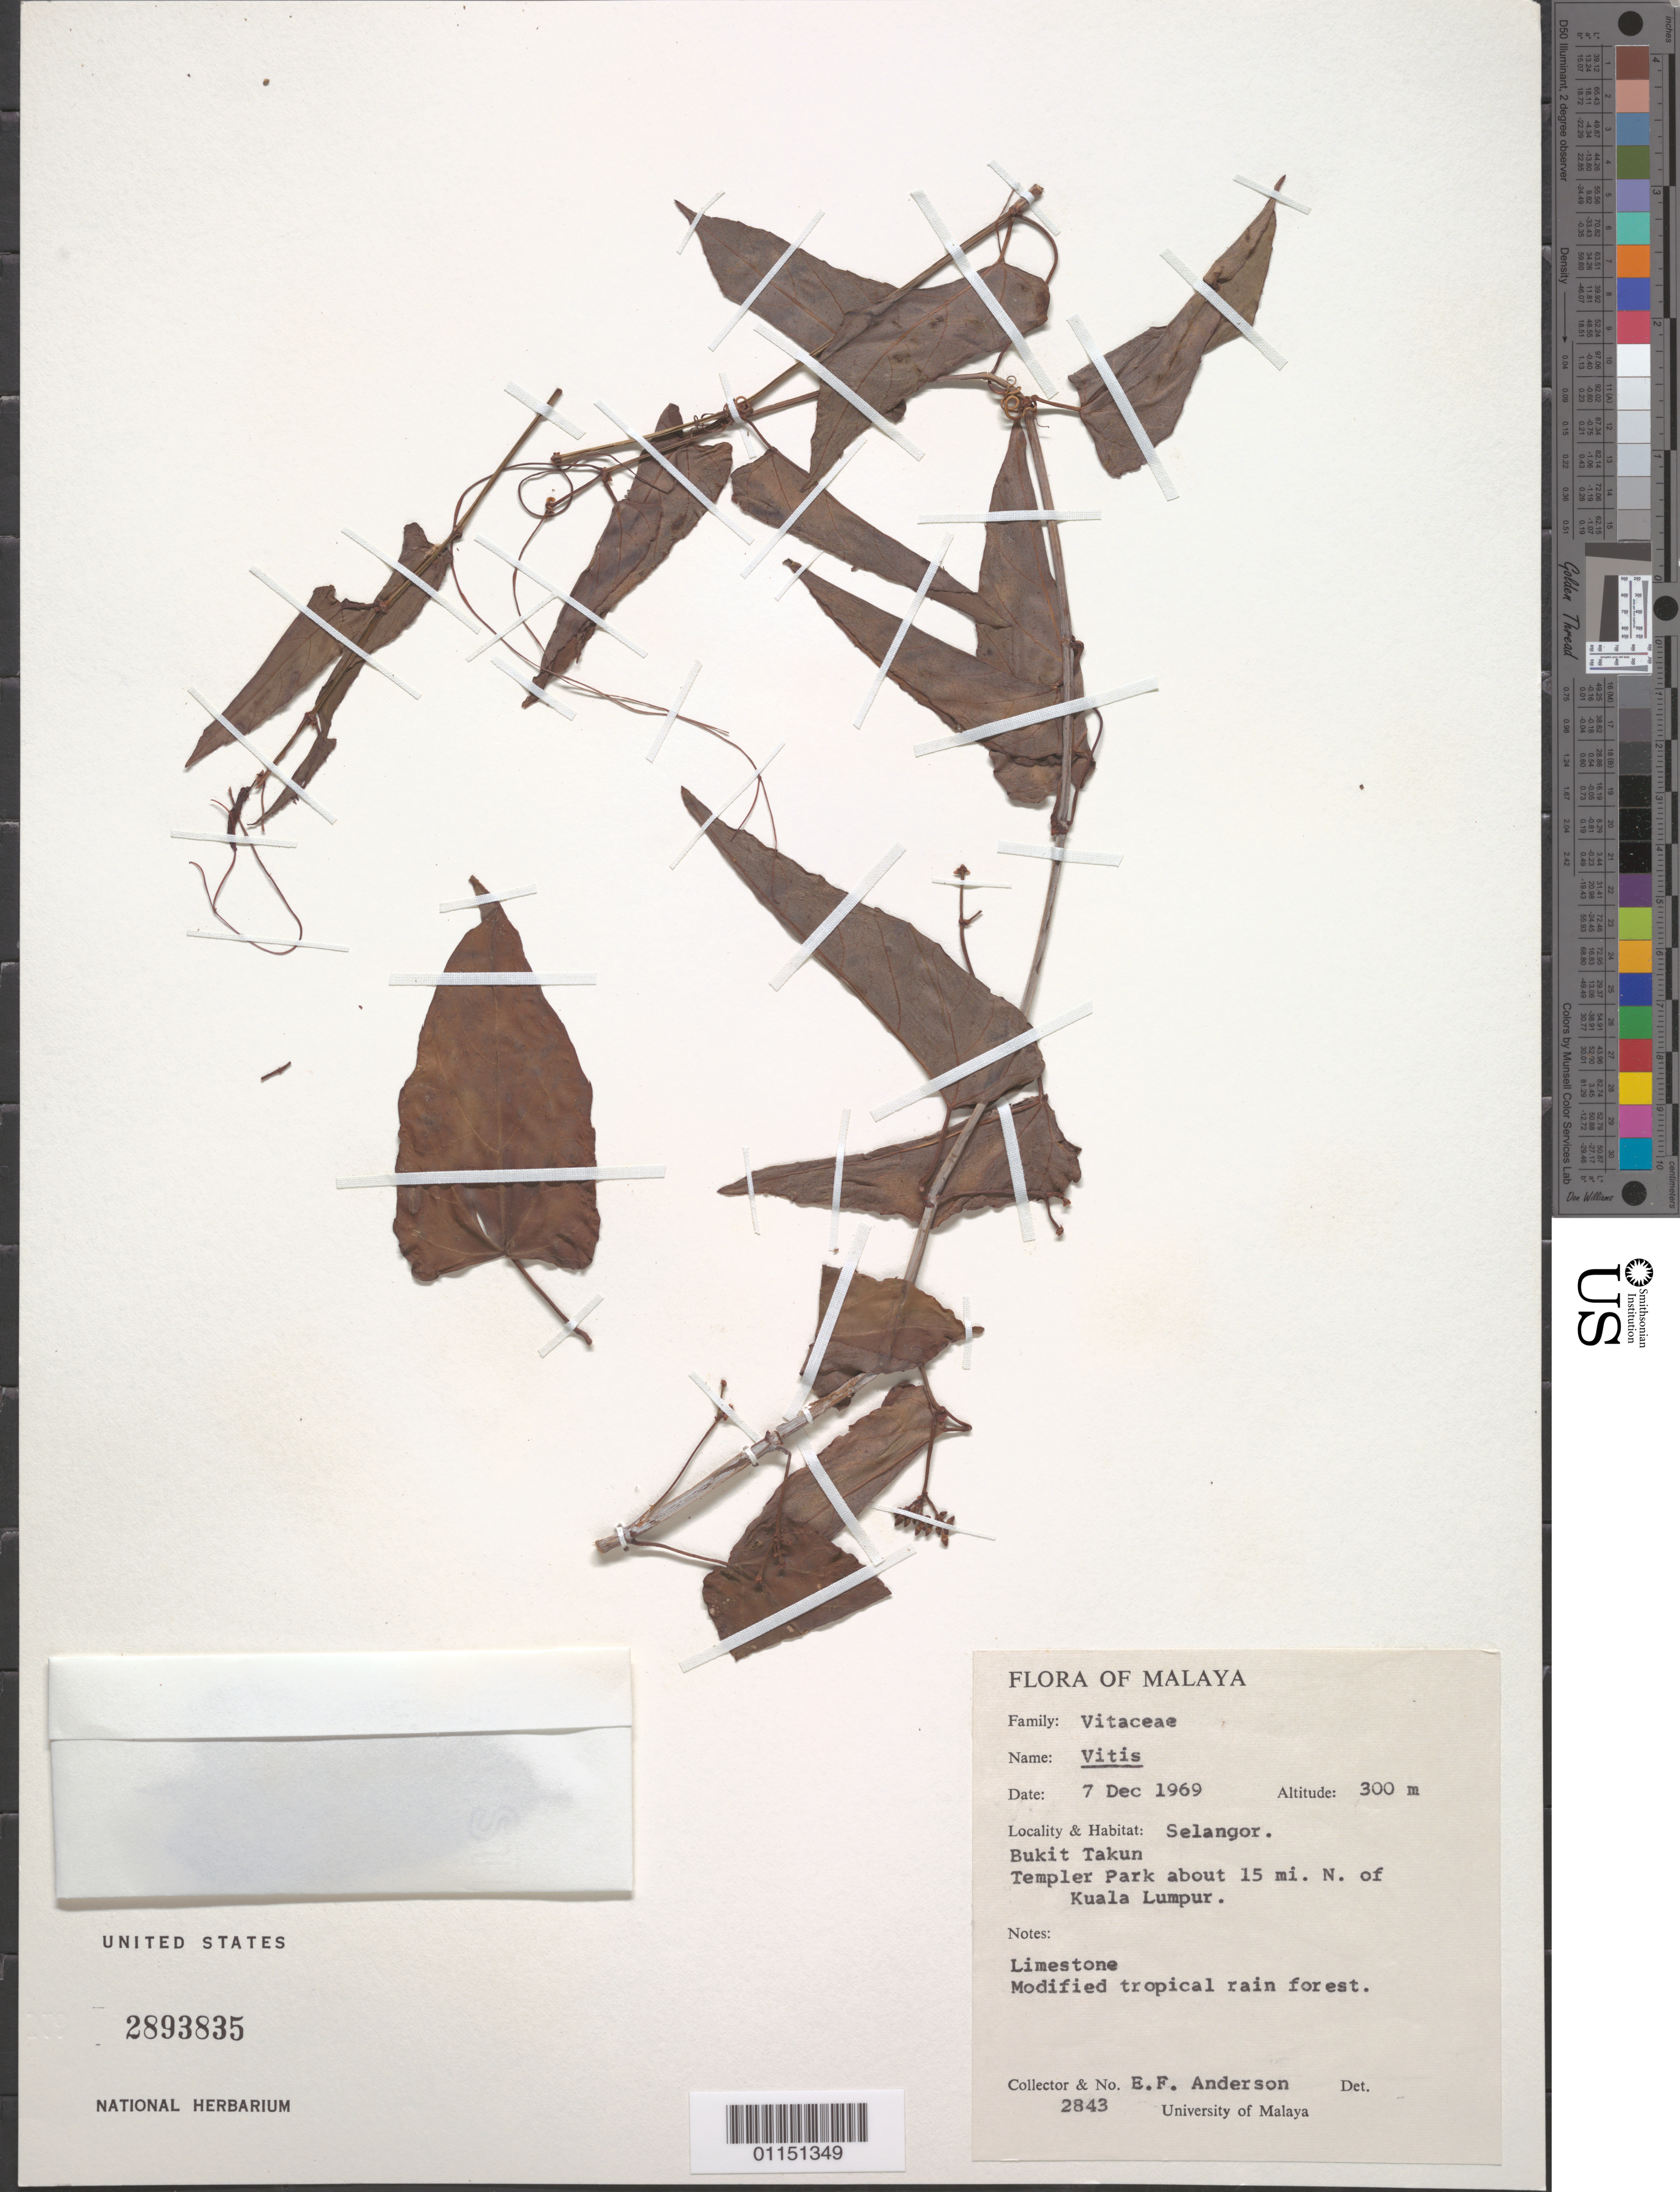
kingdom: Plantae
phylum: Tracheophyta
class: Magnoliopsida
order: Vitales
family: Vitaceae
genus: Vitis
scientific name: Vitis sp.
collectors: E. F. Anderson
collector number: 2843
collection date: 1969-12-07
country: Malaysia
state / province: Selangor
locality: Bukit Takum. Templer Park about 15 mi N of Kuala Lumpur.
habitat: Limestone. Modified tropical rain forest.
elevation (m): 300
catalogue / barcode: US 2893835